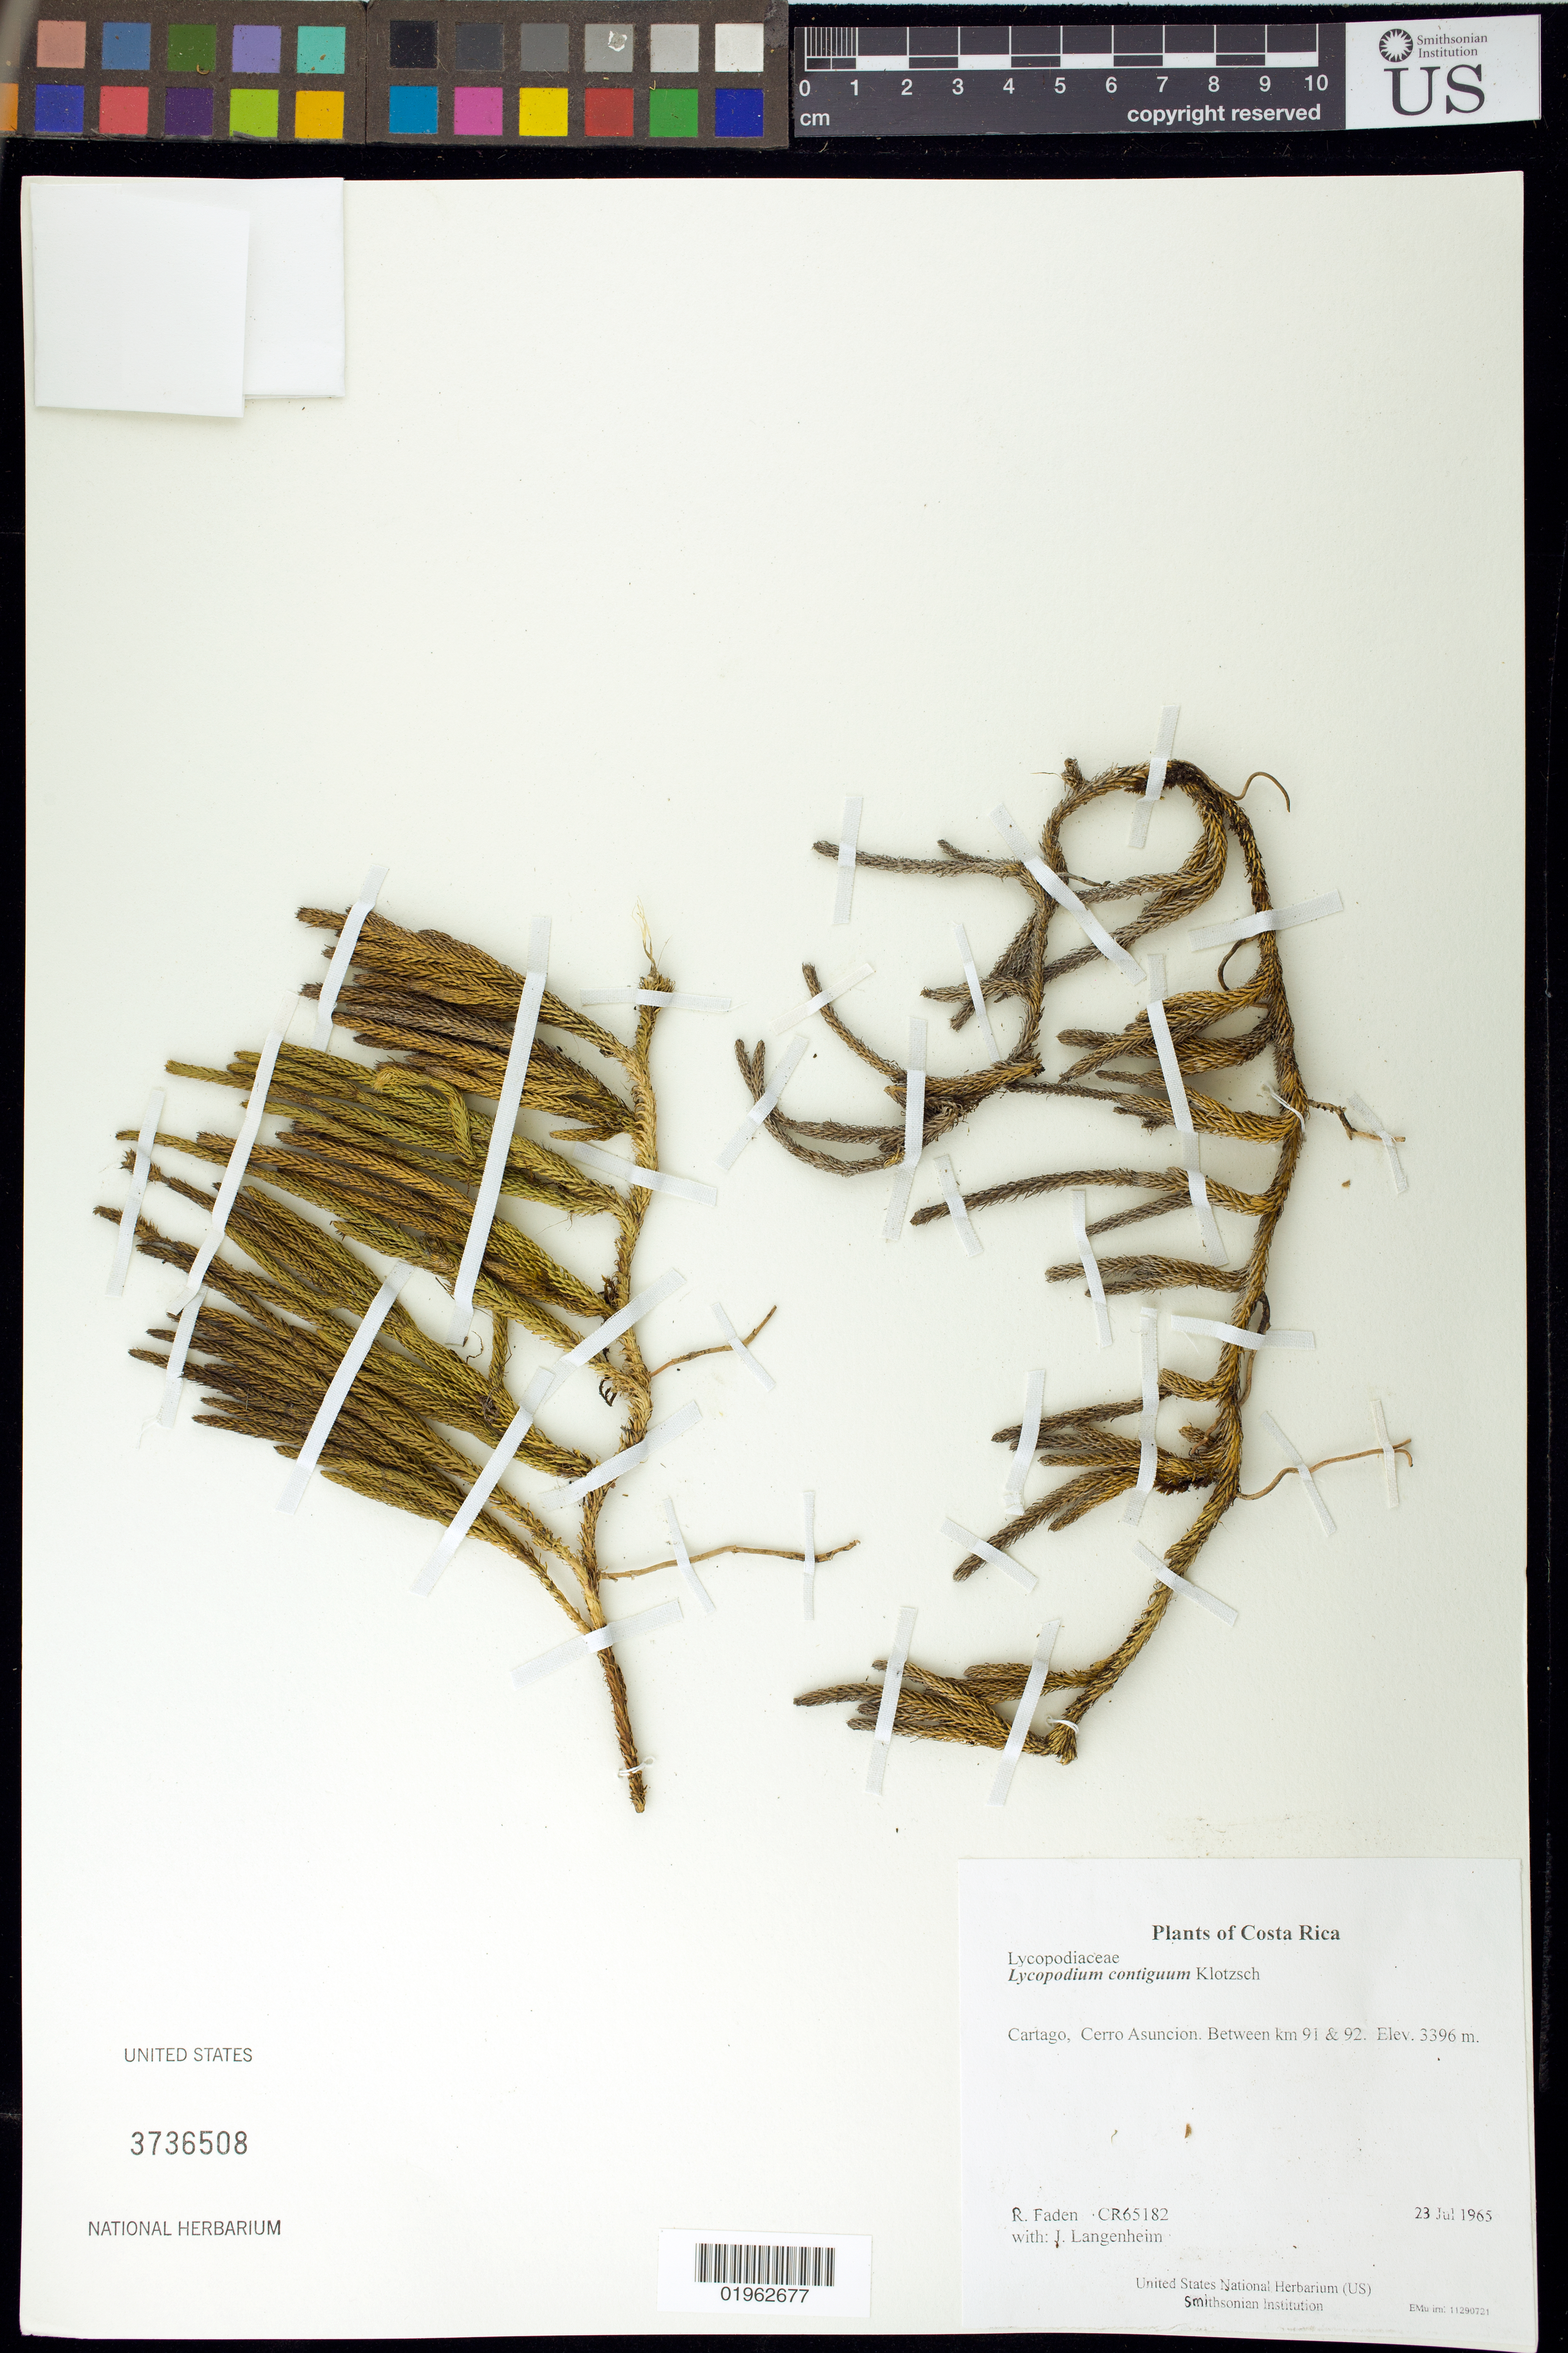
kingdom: Plantae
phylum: Tracheophyta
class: Lycopodiopsida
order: Lycopodiales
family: Lycopodiaceae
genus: Phlegmariurus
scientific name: Phlegmariurus clavatum subsp. contiguum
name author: (Klotzsch) B. Øllg.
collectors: R. B. Faden & J. Langenheim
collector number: CR65182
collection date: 1965-07-23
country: Costa Rica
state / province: Cartago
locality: Cerro Asuncion. Between km 91 & 92.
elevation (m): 3396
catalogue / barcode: US 3736508